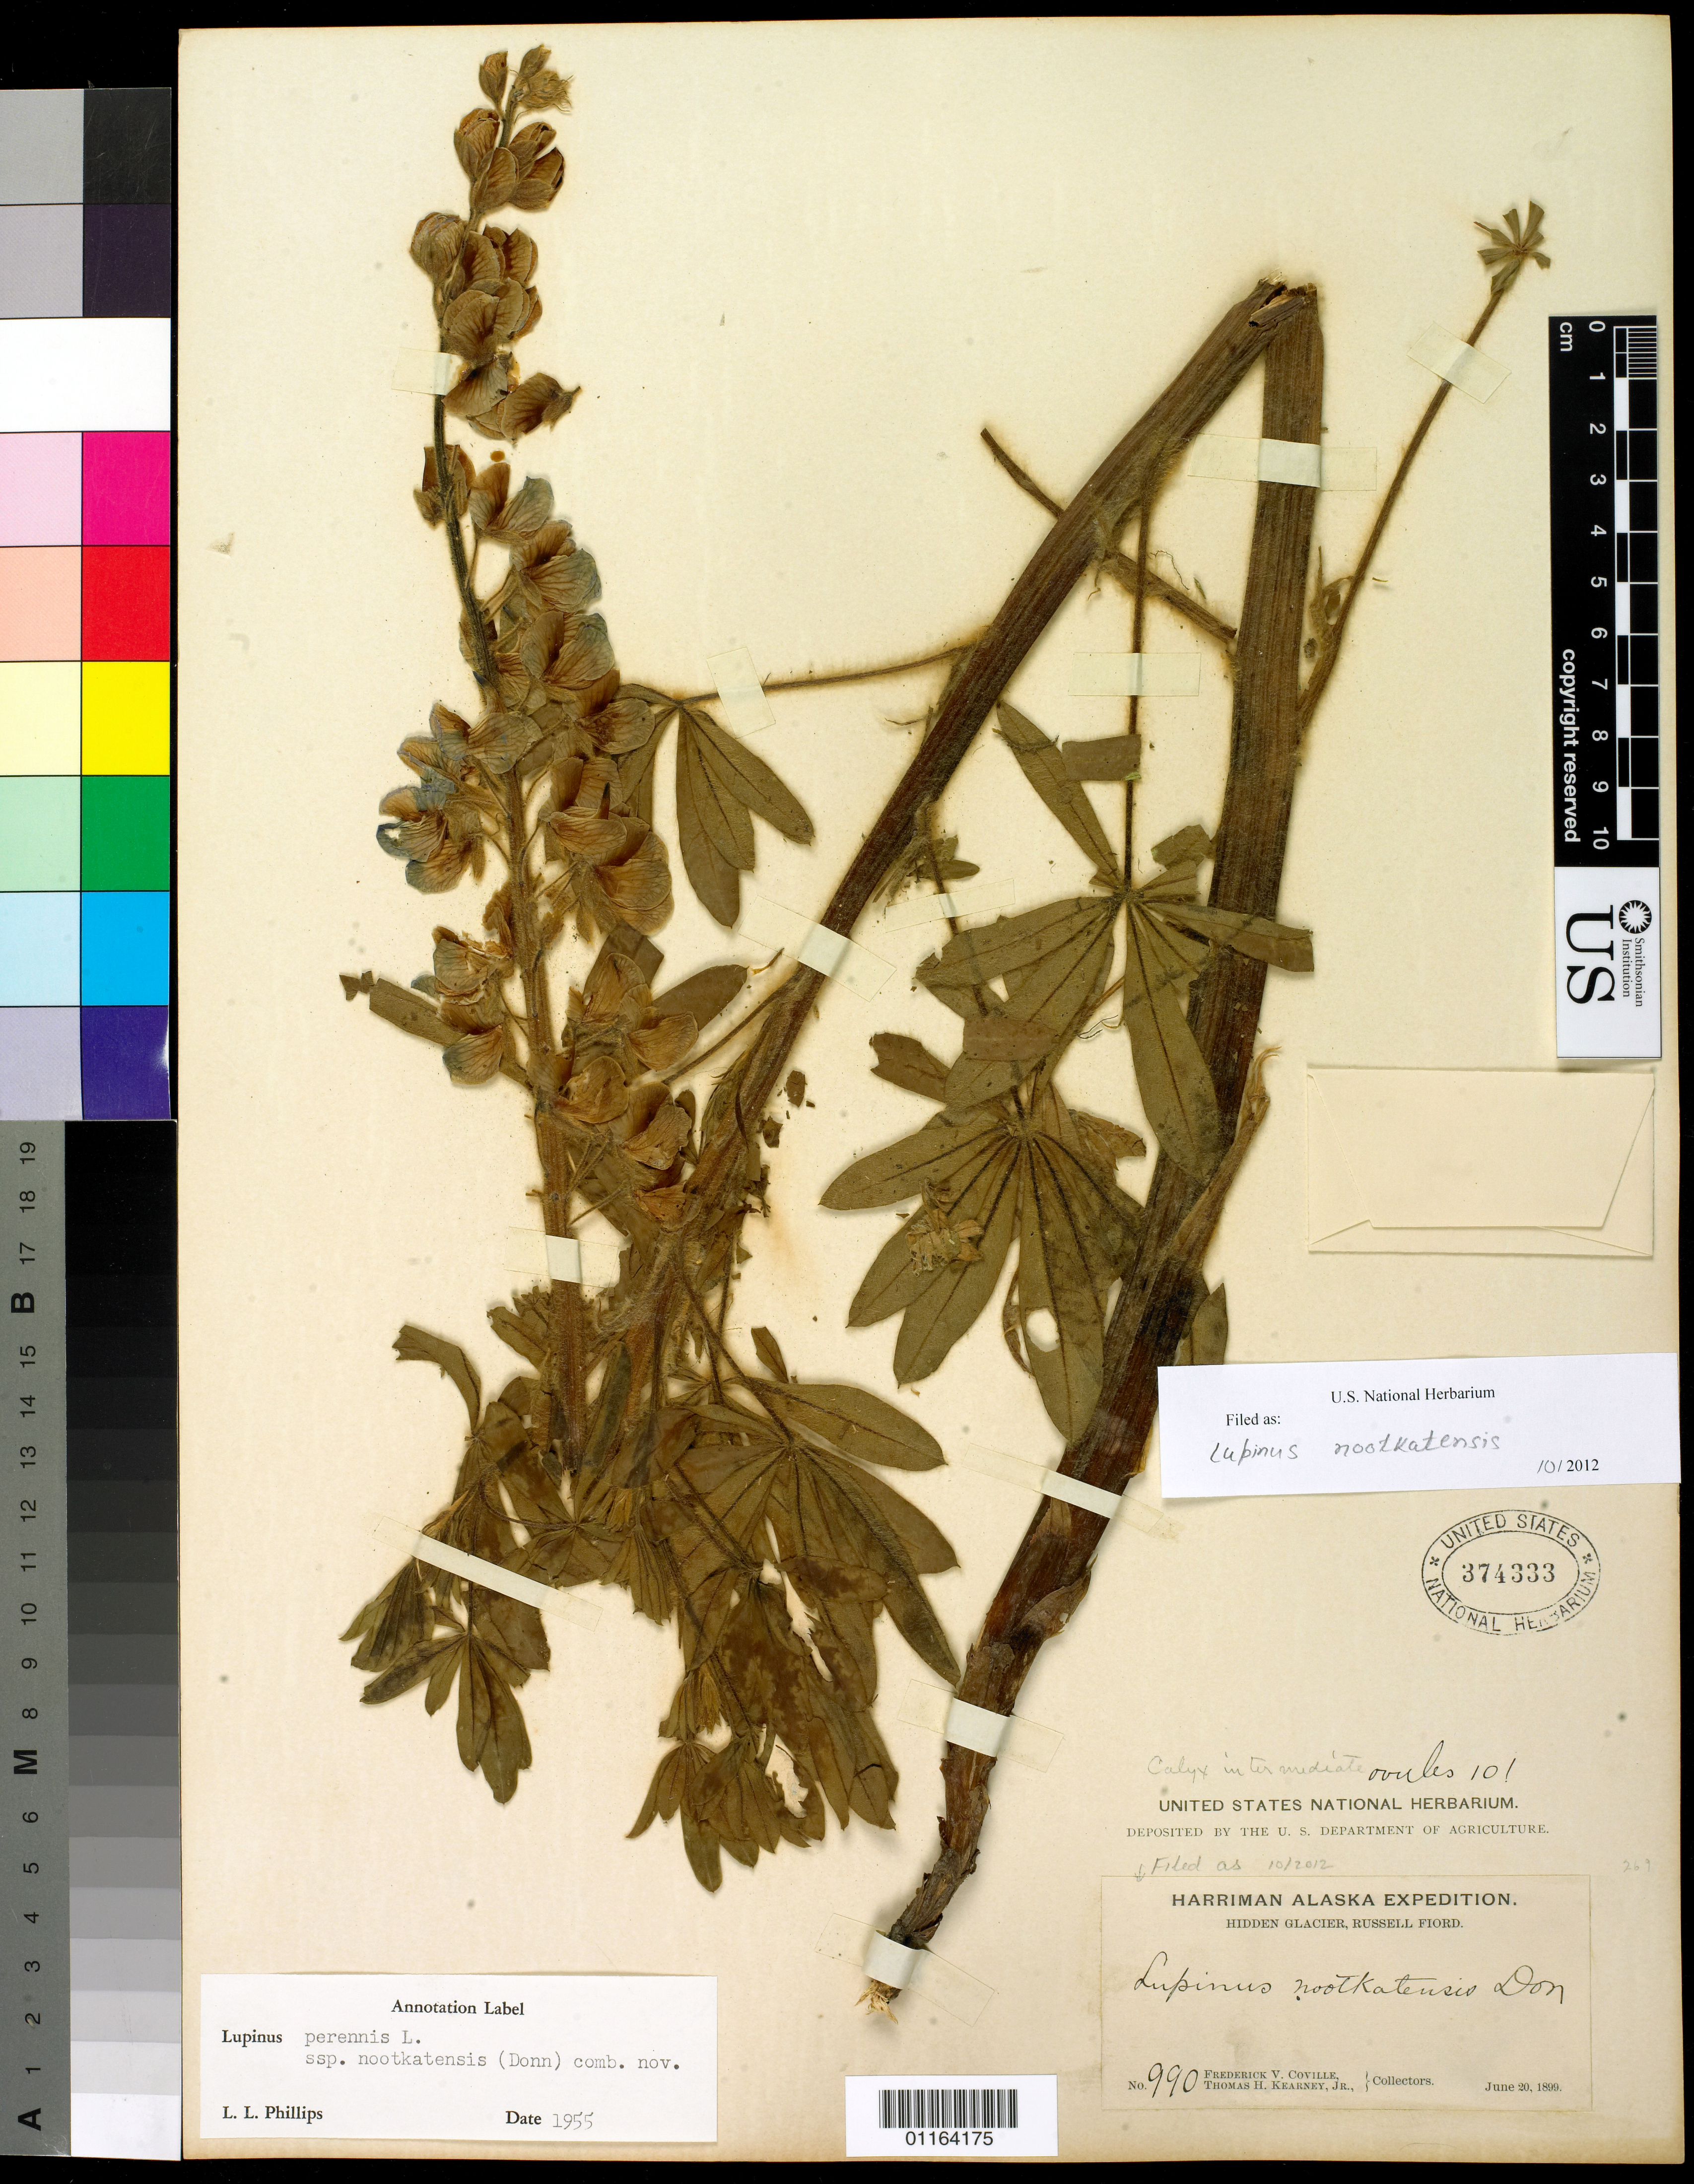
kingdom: Plantae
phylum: Tracheophyta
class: Magnoliopsida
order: Fabales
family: Fabaceae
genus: Lupinus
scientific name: Lupinus nootkatensis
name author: Donn ex Sims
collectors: F. V. Coville & T. H. Kearney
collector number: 990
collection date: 1899-06-20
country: United States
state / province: Alaska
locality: Hidden Glacier, Russell Fiord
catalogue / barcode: US 374333